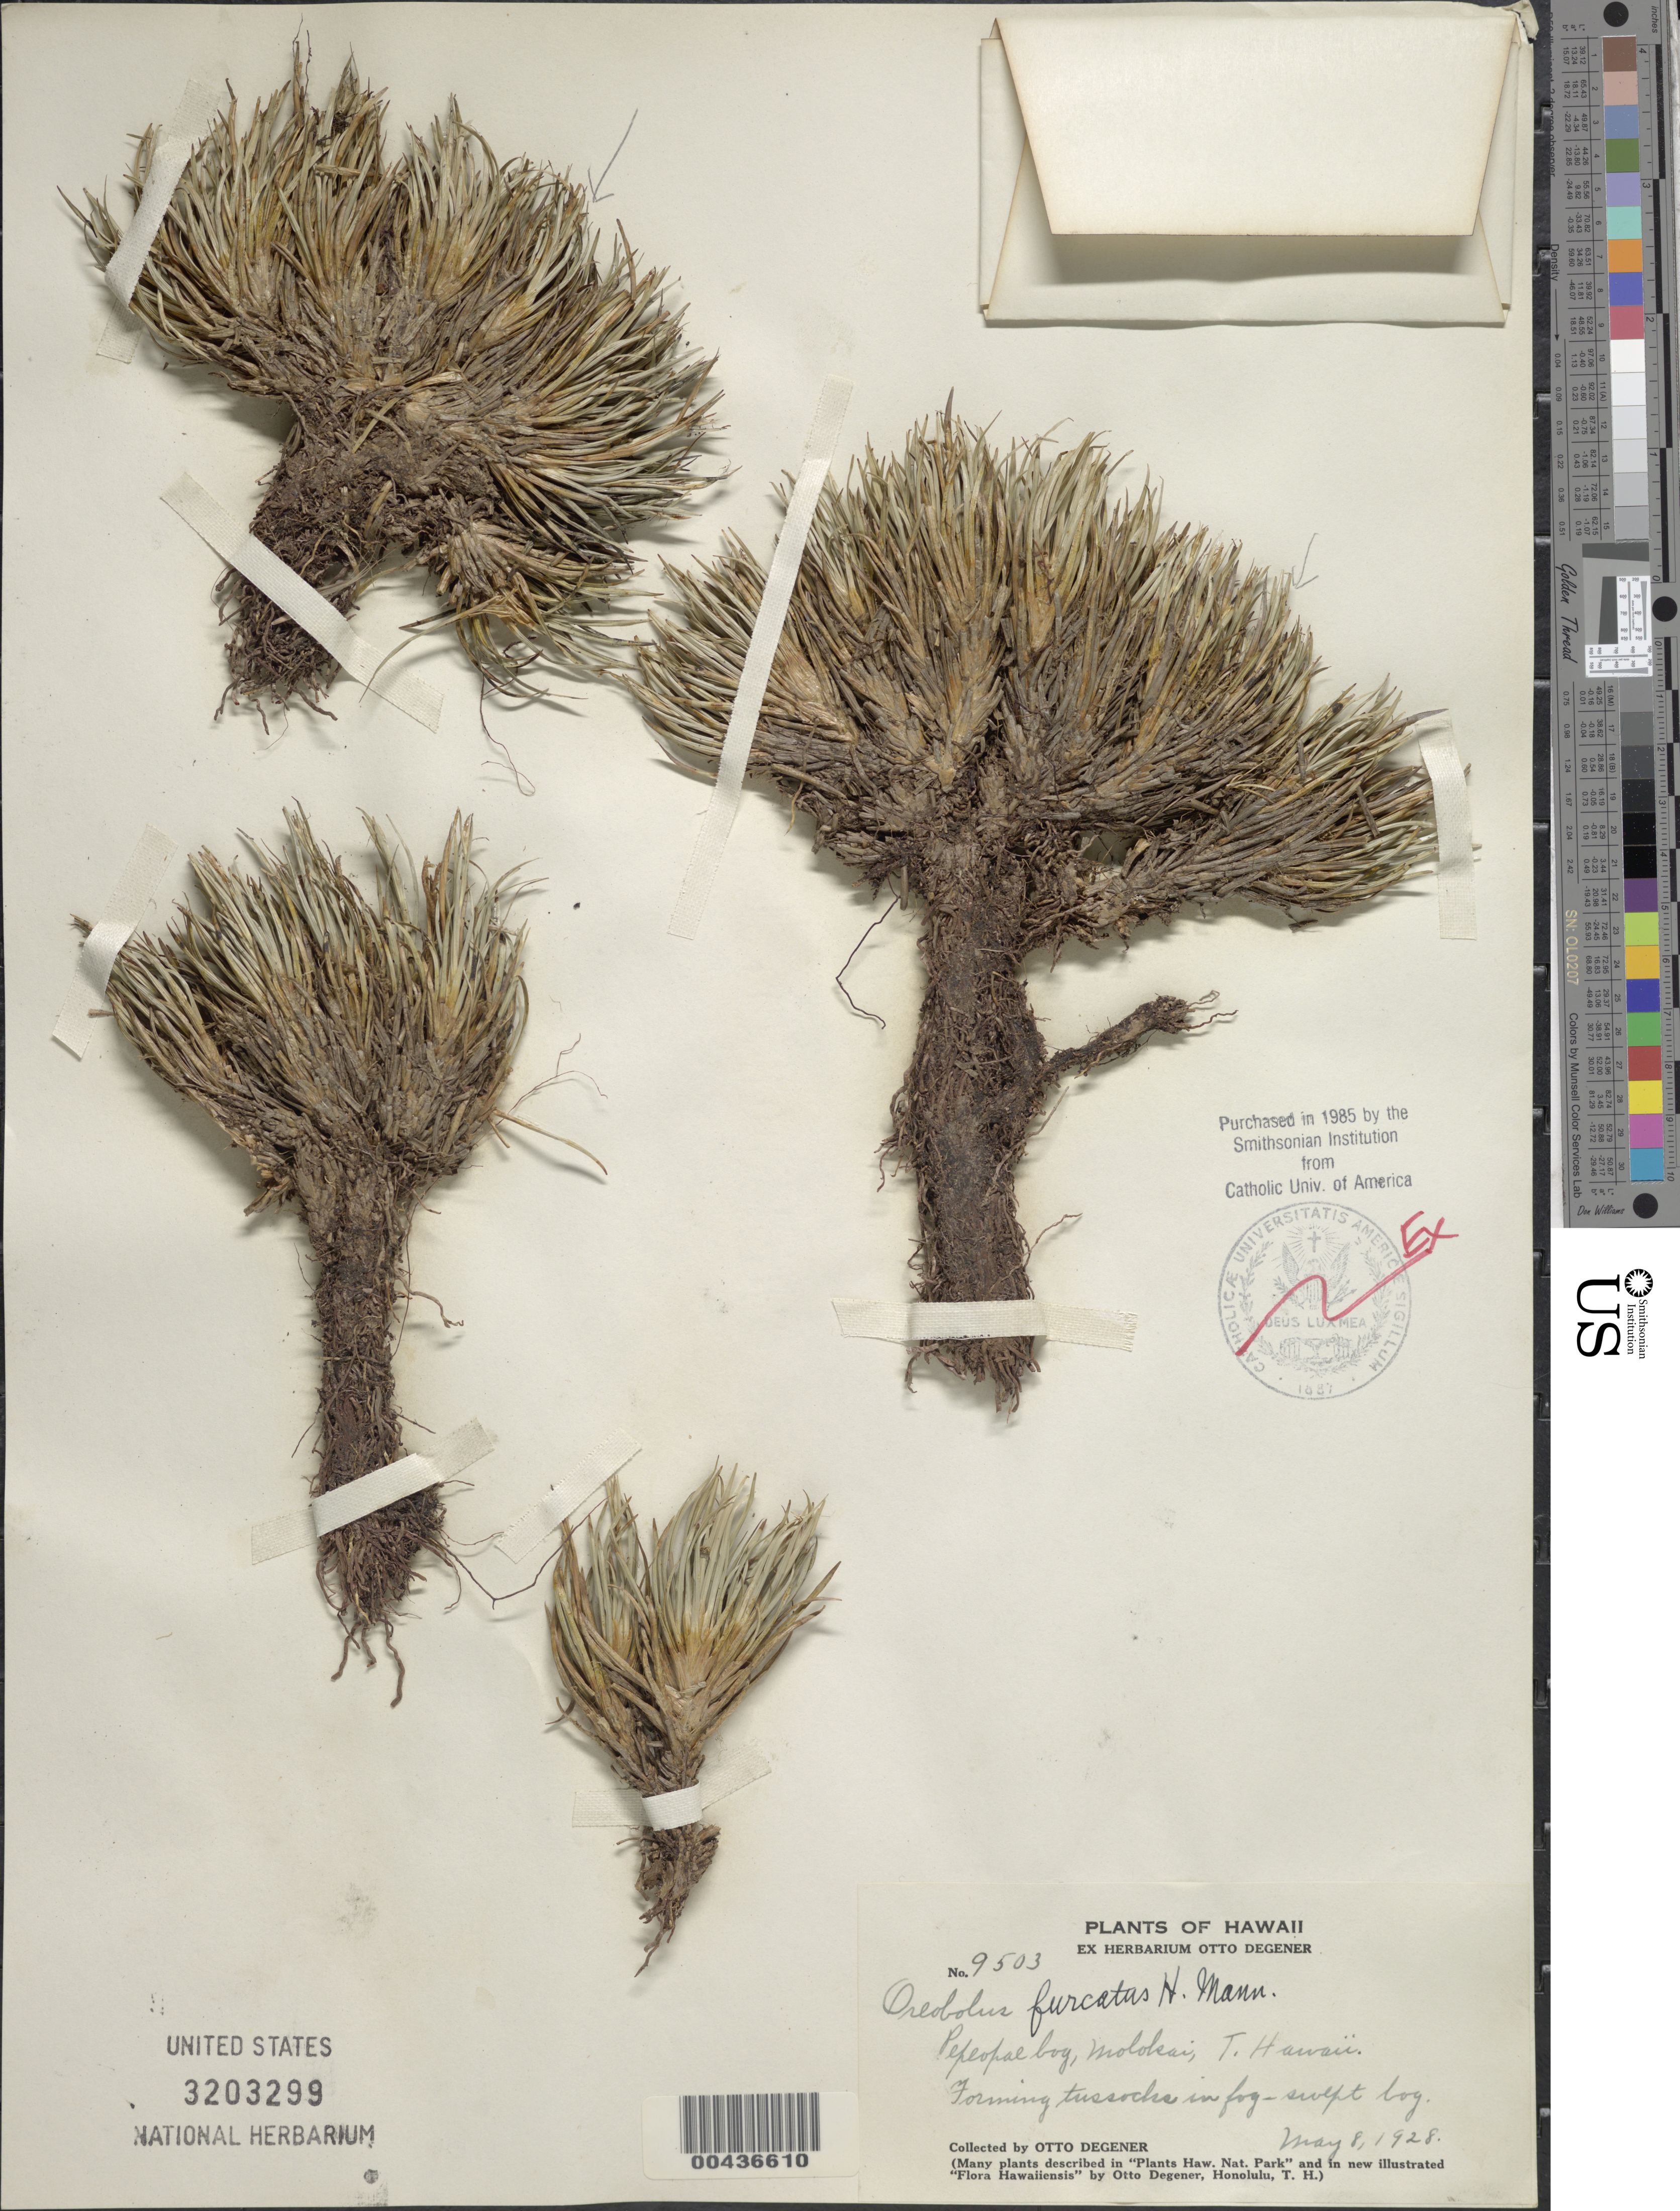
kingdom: Plantae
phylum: Tracheophyta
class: Liliopsida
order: Poales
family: Cyperaceae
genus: Oreobolus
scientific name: Oreobolus furcatus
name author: H. Mann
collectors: O. Degener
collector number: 9503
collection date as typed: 8 May 1928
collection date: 1928-05-08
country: United States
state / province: Hawaii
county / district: Maui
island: Moloka'i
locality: Pepeopae Bog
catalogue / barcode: US 3203299